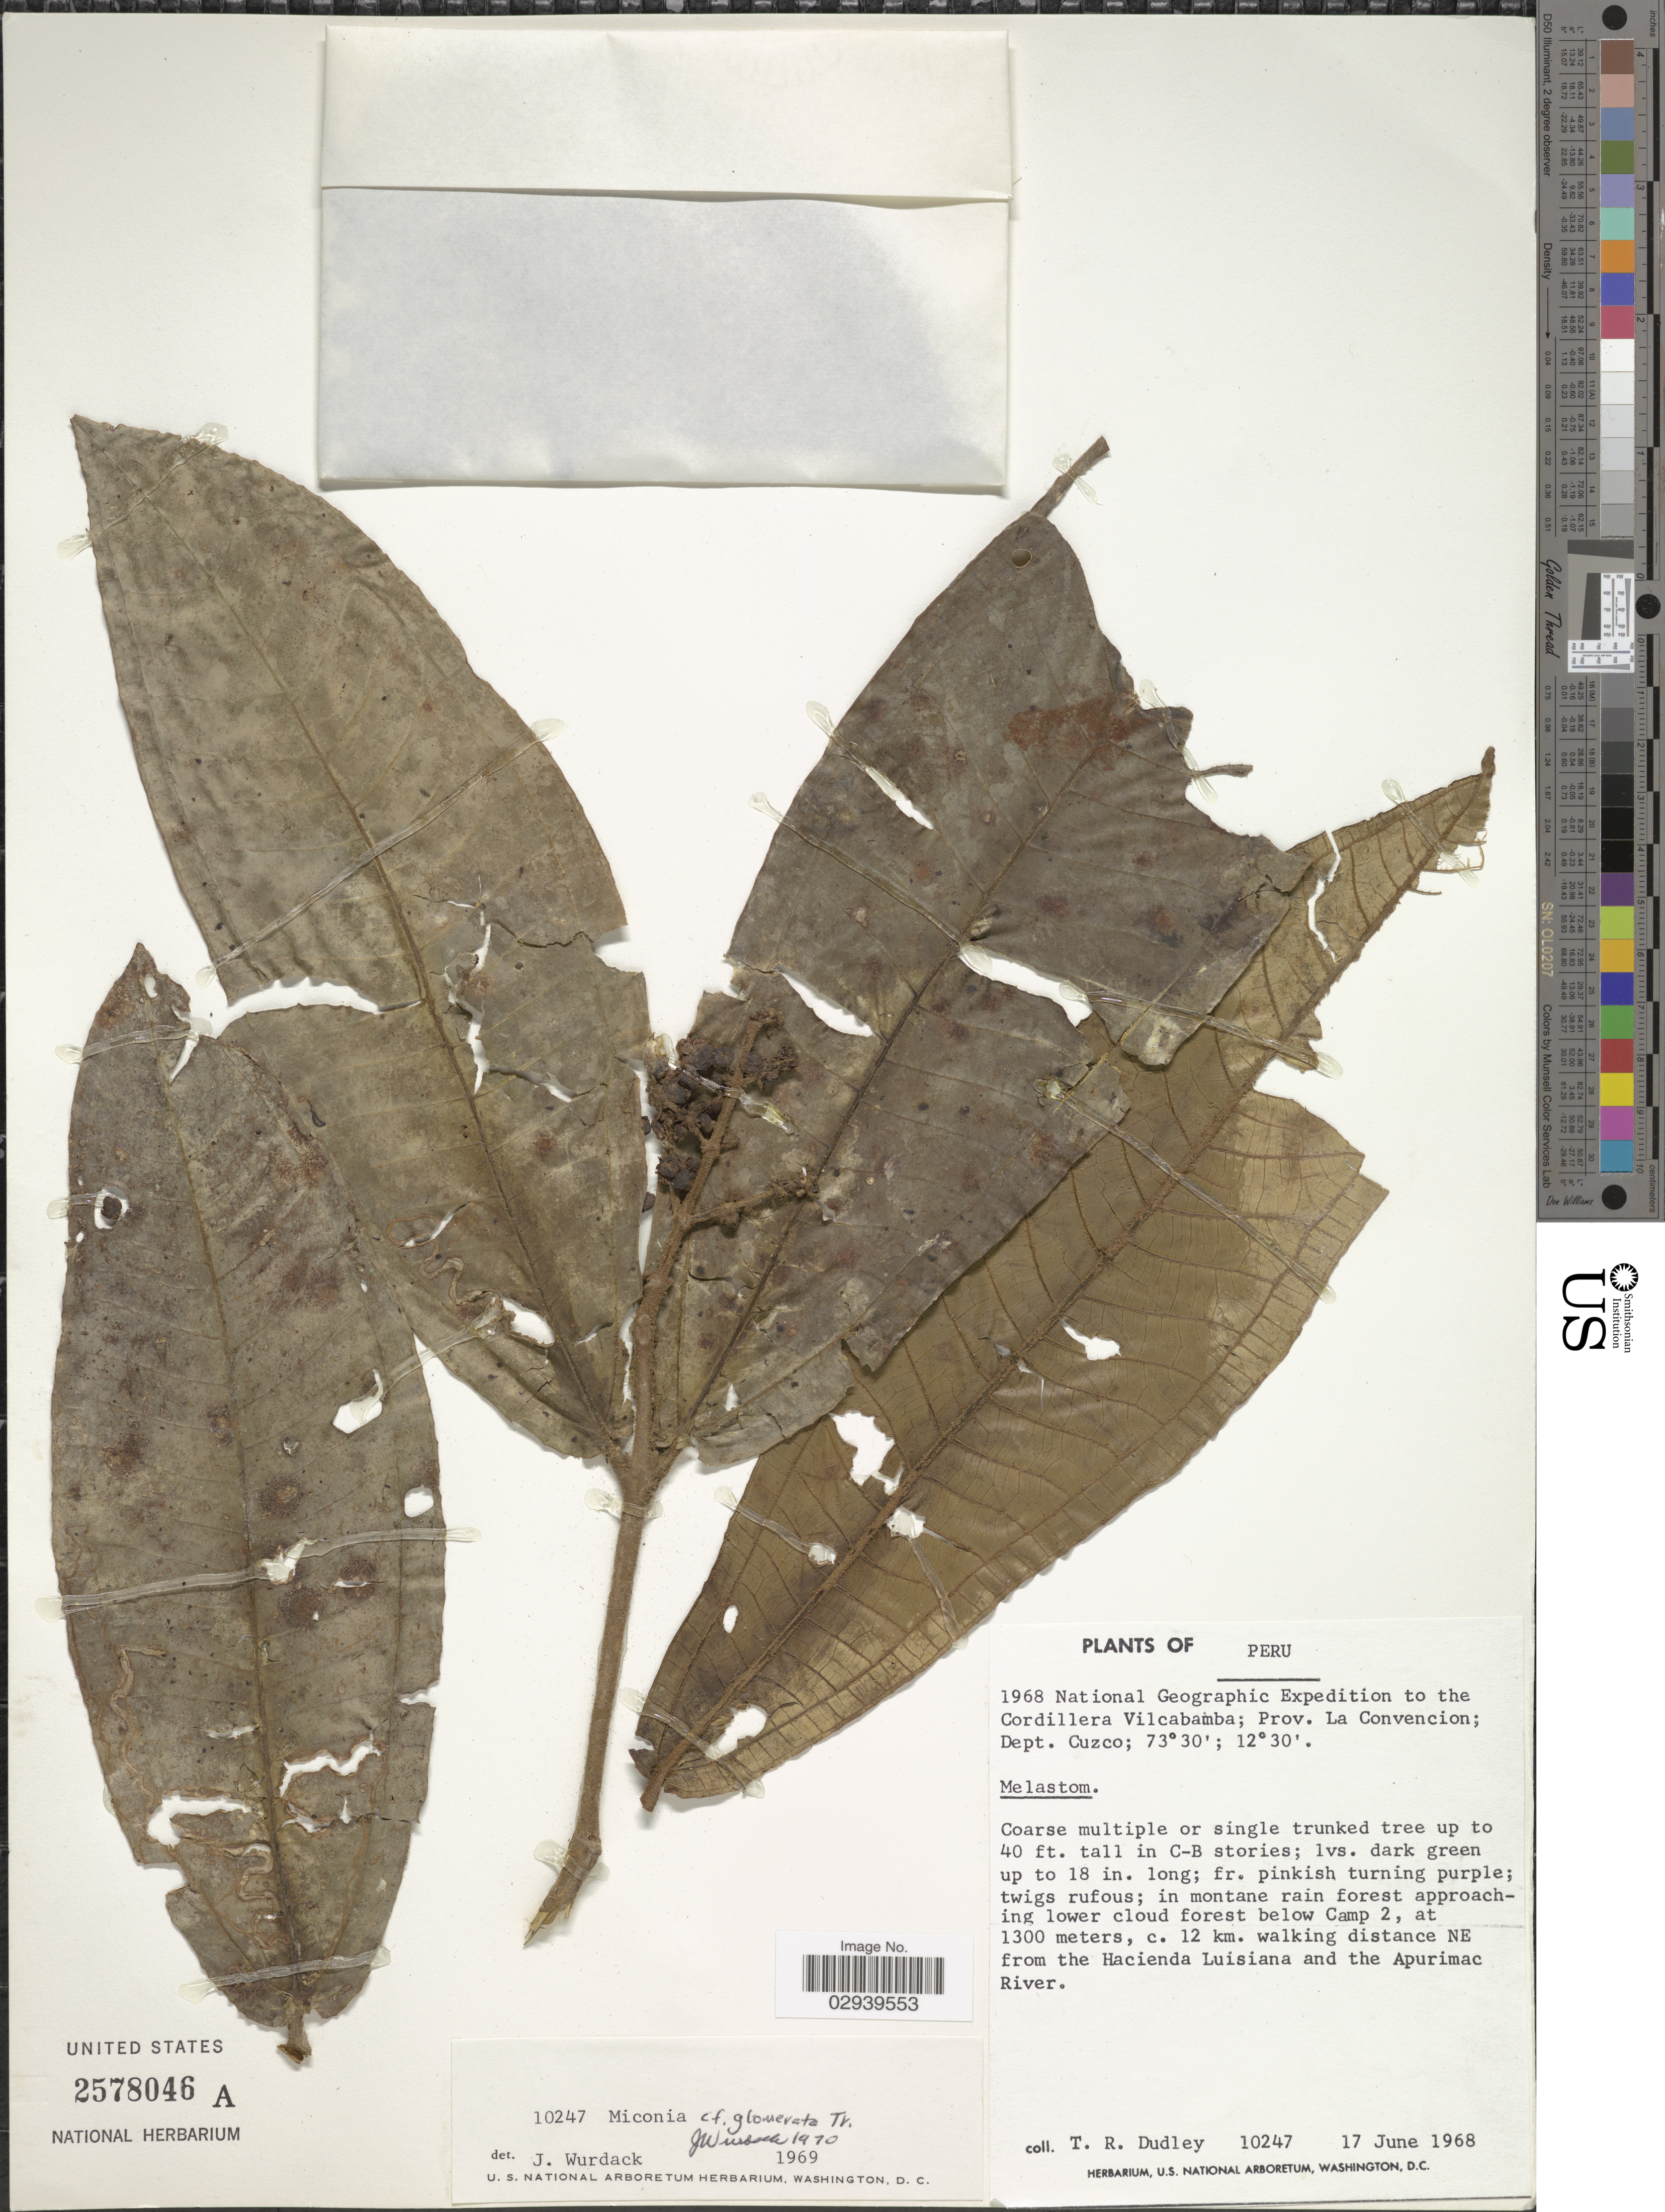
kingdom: Plantae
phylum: Tracheophyta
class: Magnoliopsida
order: Myrtales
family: Melastomataceae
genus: Miconia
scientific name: Miconia glomerata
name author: Triana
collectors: T. R. Dudley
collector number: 10247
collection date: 1968-06-17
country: El Salvador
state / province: Cuscatlan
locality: Cordillera Vilcabamba; Prov. La Convencion; Dept, Cuzco, in montane rain forest approaching lower cloud forest below Camp 2, c. 12 km. walking distance NE from the Hacienda Luisiana and the Apurimac River.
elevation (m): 1300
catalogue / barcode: US 2578046